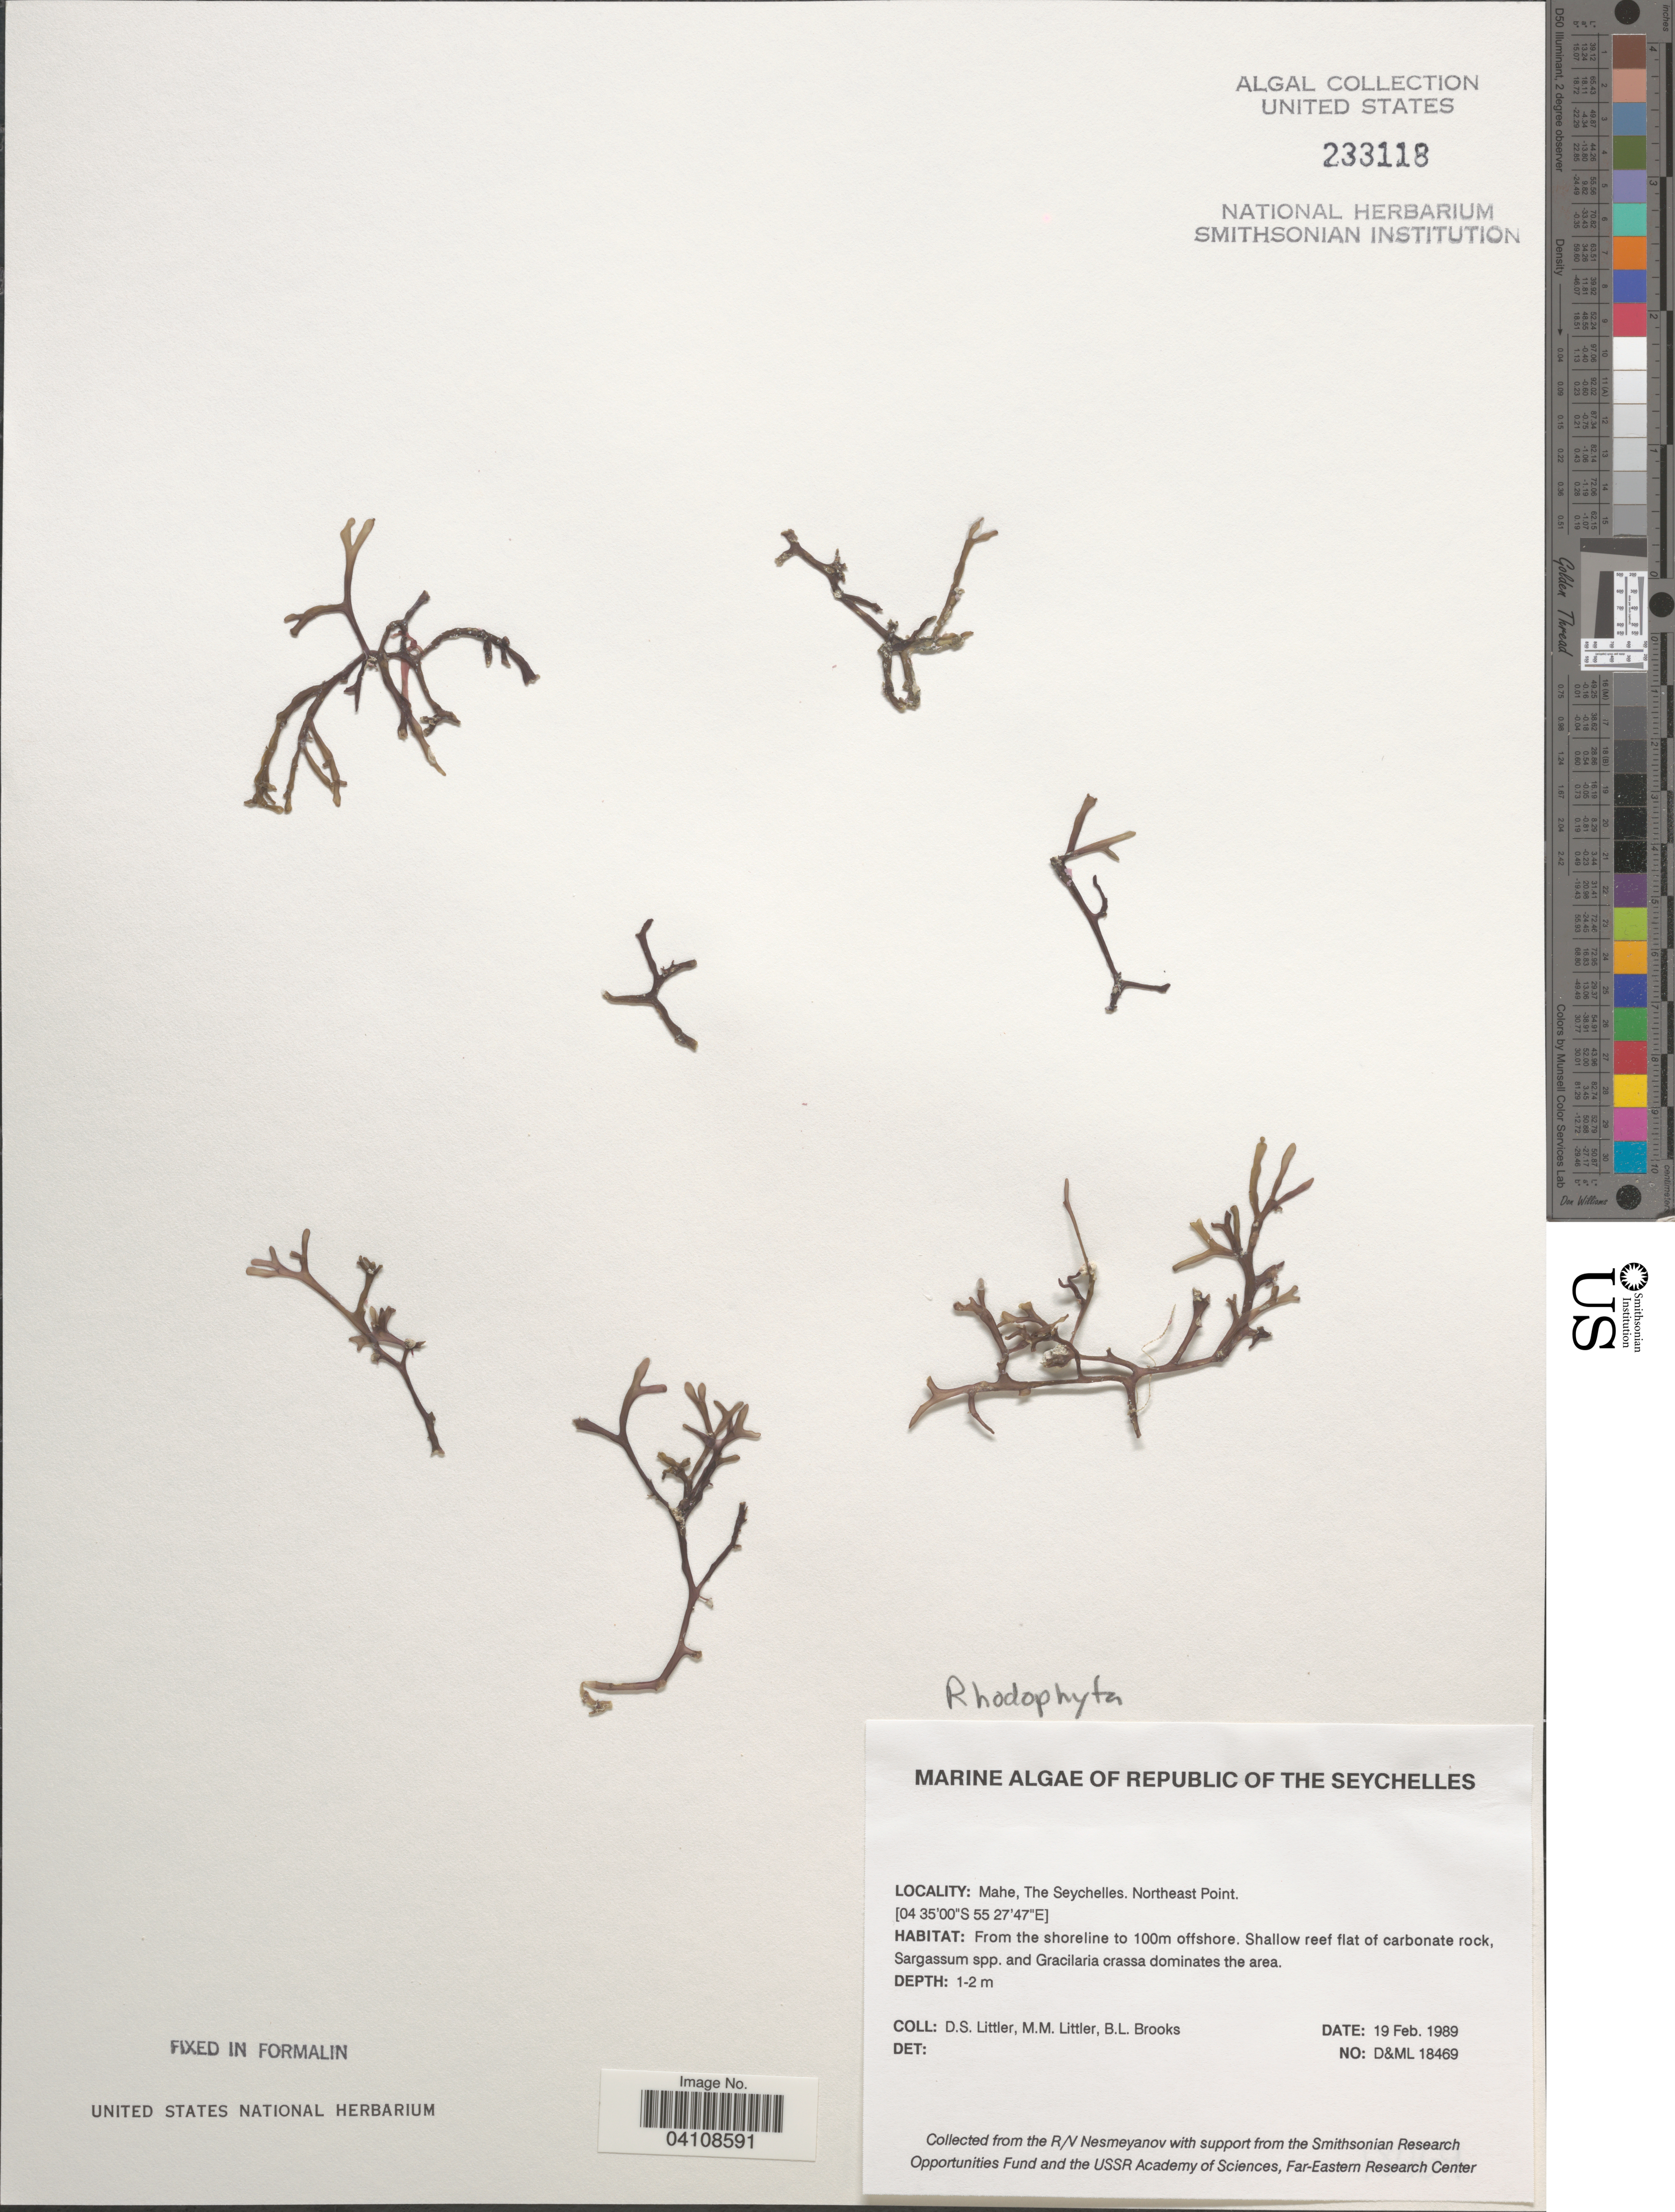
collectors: D. S. Littler & B. Brooks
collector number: D&ML18469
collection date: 1989-02-19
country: Seychelles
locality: Republic of The Seychelles. Mahe. Northeast Point. From the shoreline to 100m offshore.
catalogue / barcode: US 233118